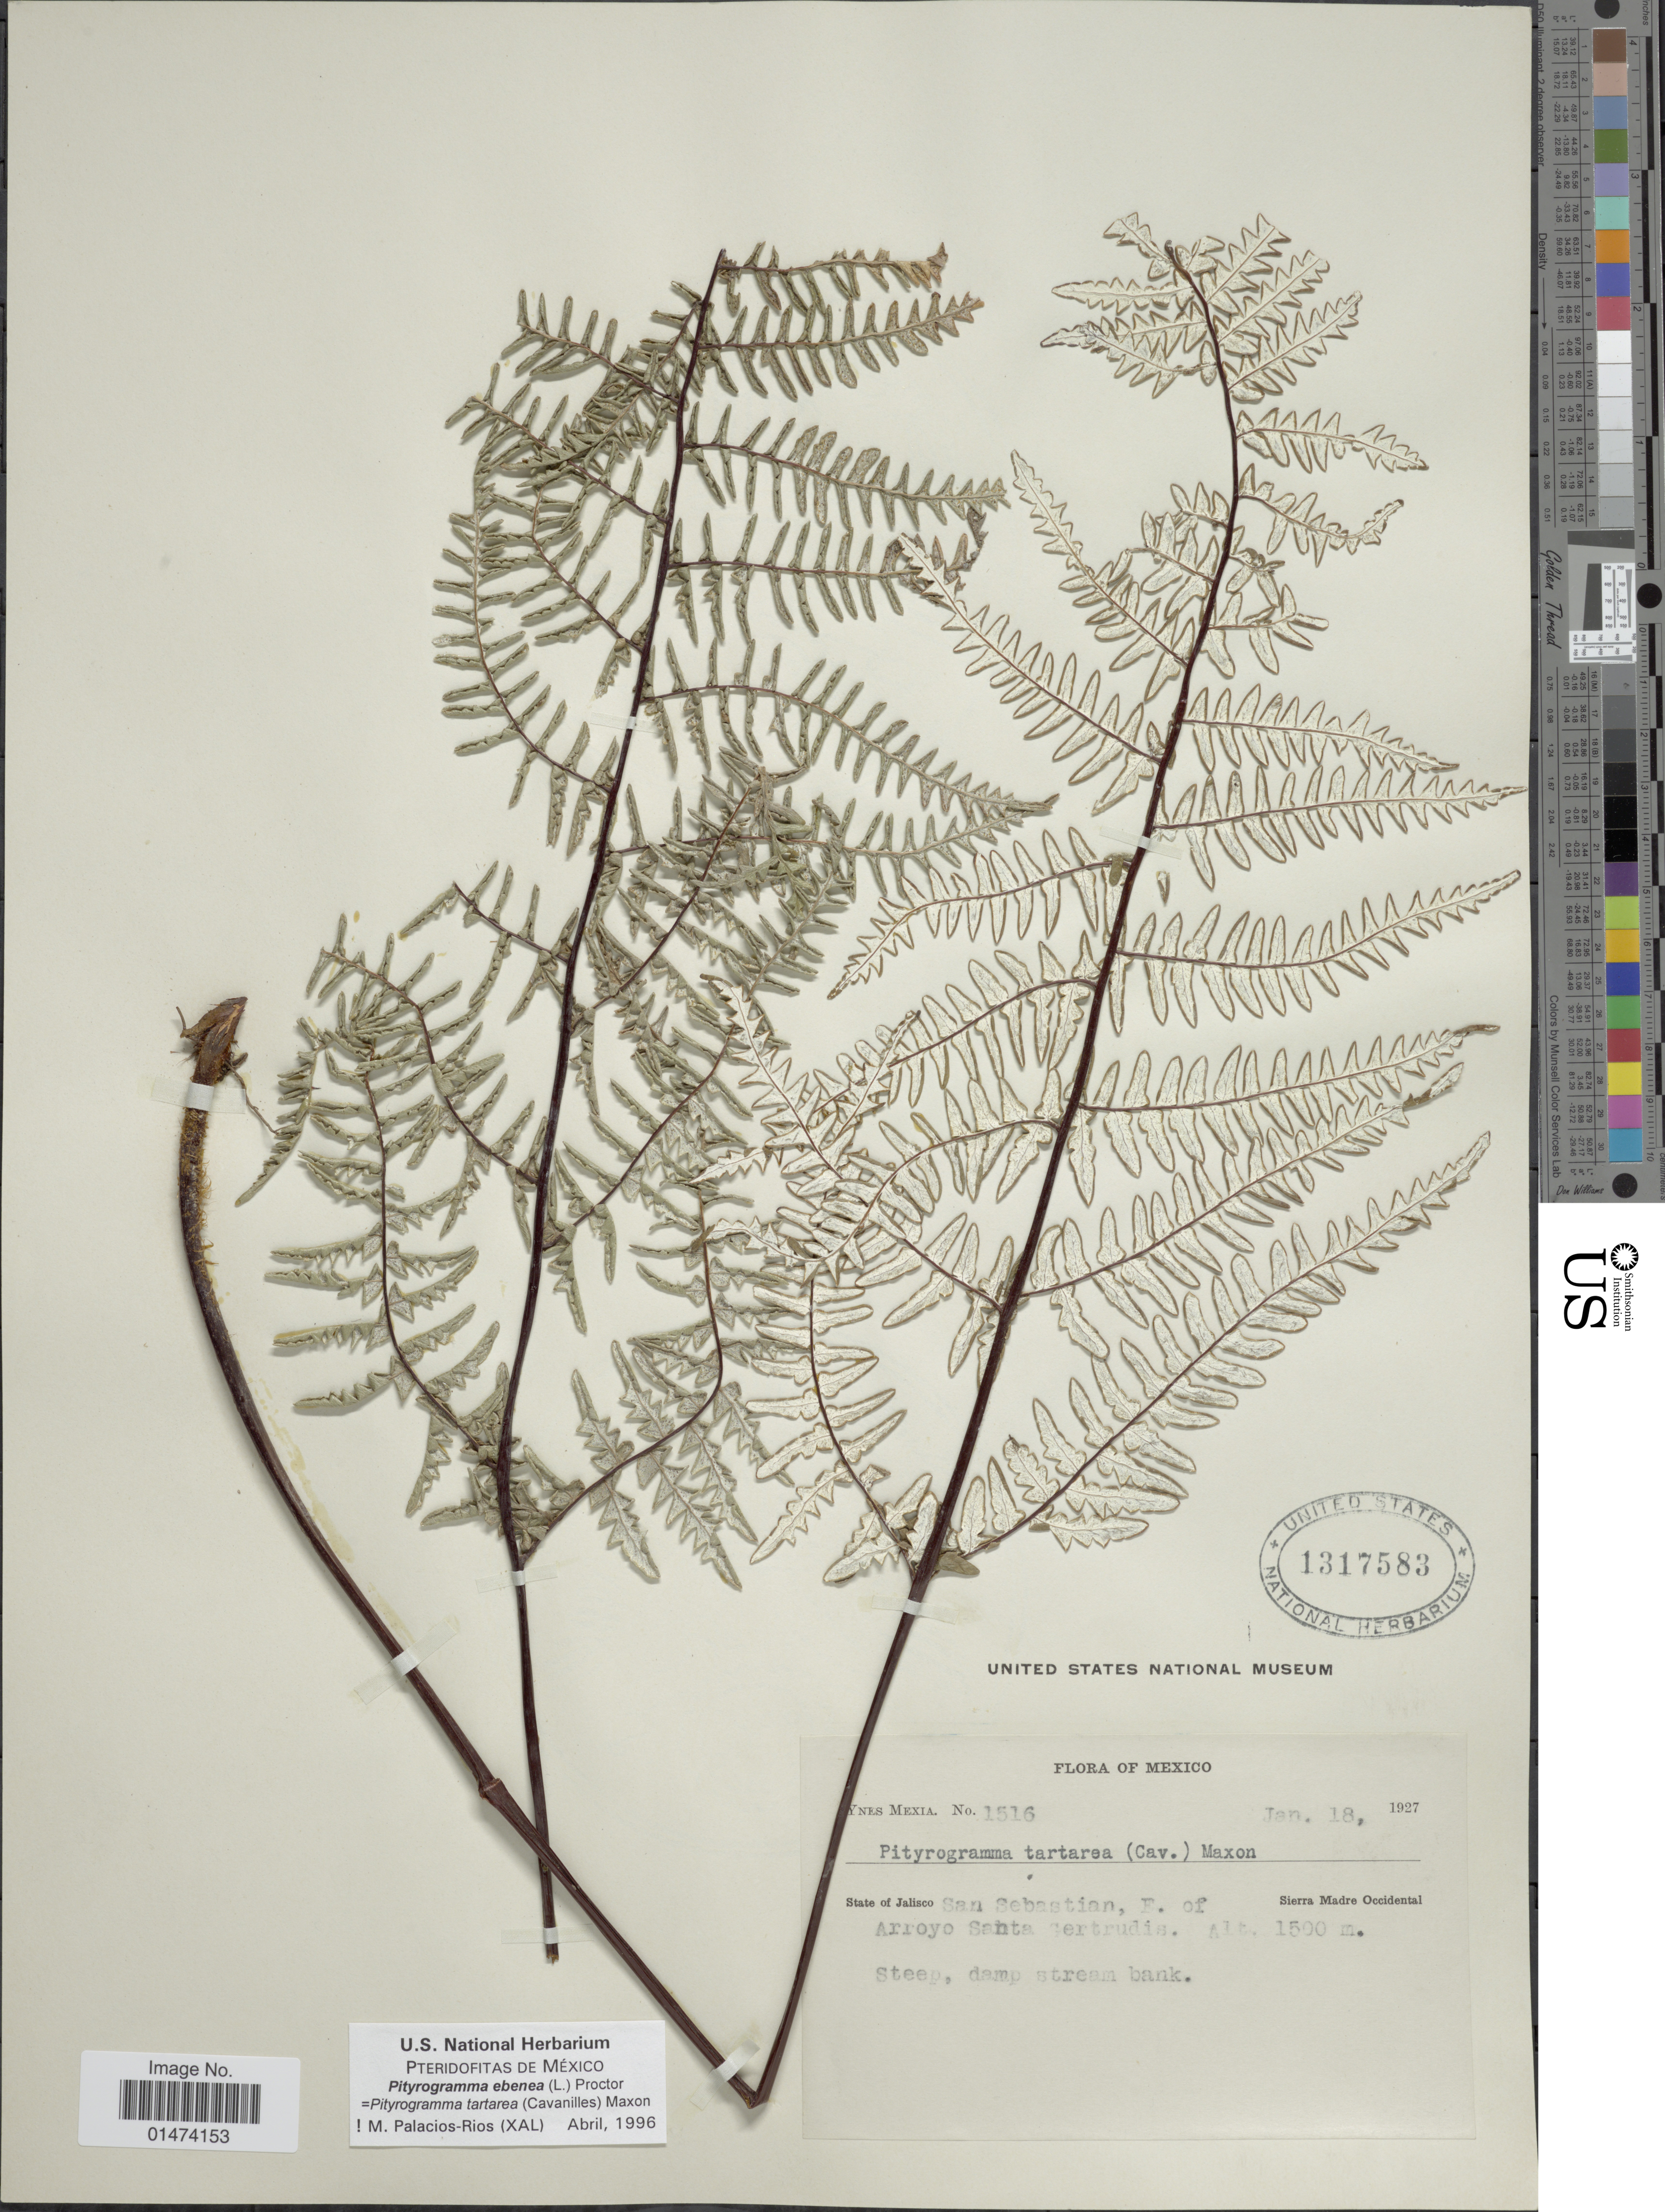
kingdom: Plantae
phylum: Tracheophyta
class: Polypodiopsida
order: Polypodiales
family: Pteridaceae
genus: Pityrogramma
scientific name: Pityrogramma tartarea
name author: (Cav.) Maxon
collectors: Y. Mexia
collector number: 1516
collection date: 1927-01-18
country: Mexico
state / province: Jalisco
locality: San Sebastian, F. of Arroyo Santa Gertrudis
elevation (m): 1500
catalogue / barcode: US 1317583